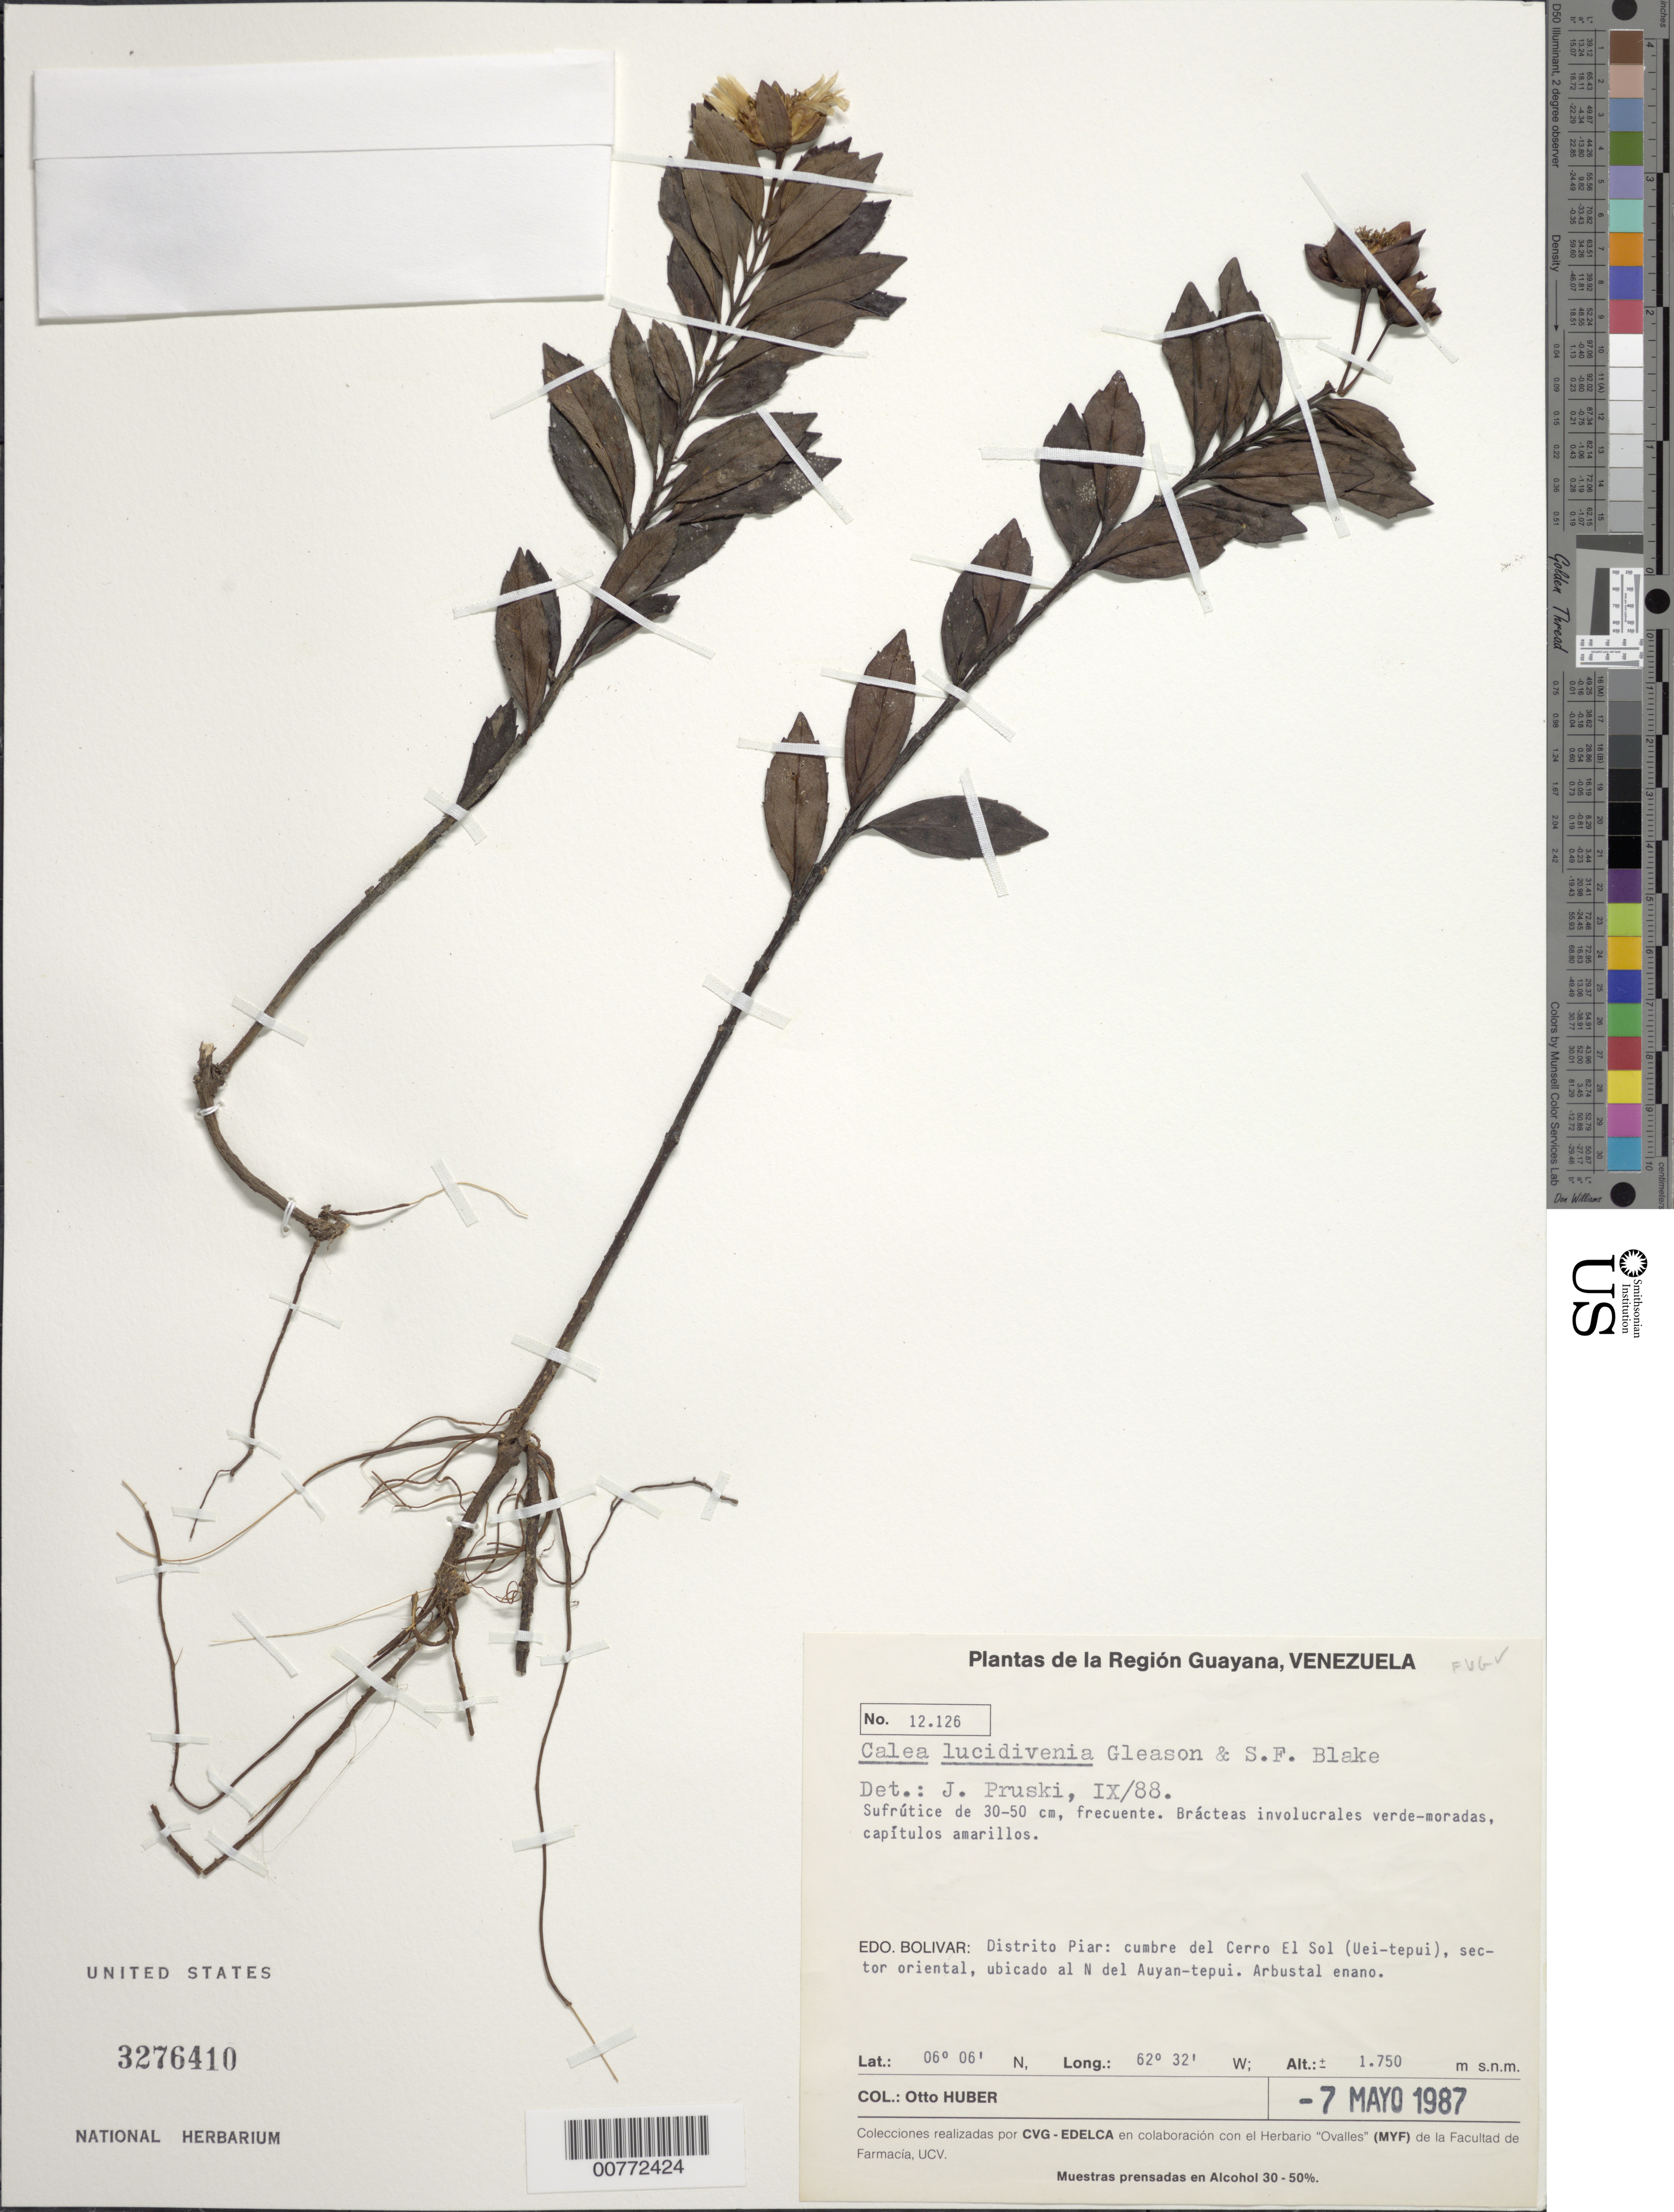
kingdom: Plantae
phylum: Tracheophyta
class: Magnoliopsida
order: Asterales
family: Asteraceae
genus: Calea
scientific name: Calea lucidivenia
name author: Gleason & S.F. Blake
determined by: Pruski, J. F.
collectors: O. Huber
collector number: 12126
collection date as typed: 7-May-87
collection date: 1987-05-07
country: Venezuela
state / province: Bolívar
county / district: Piar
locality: Cerro El Sol (Uei-tepuí), cumbre, sector oriental, ubicado al N del Auyan tepuí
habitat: Cumbre, arbustal enamo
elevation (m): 1750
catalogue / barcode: US 3276410